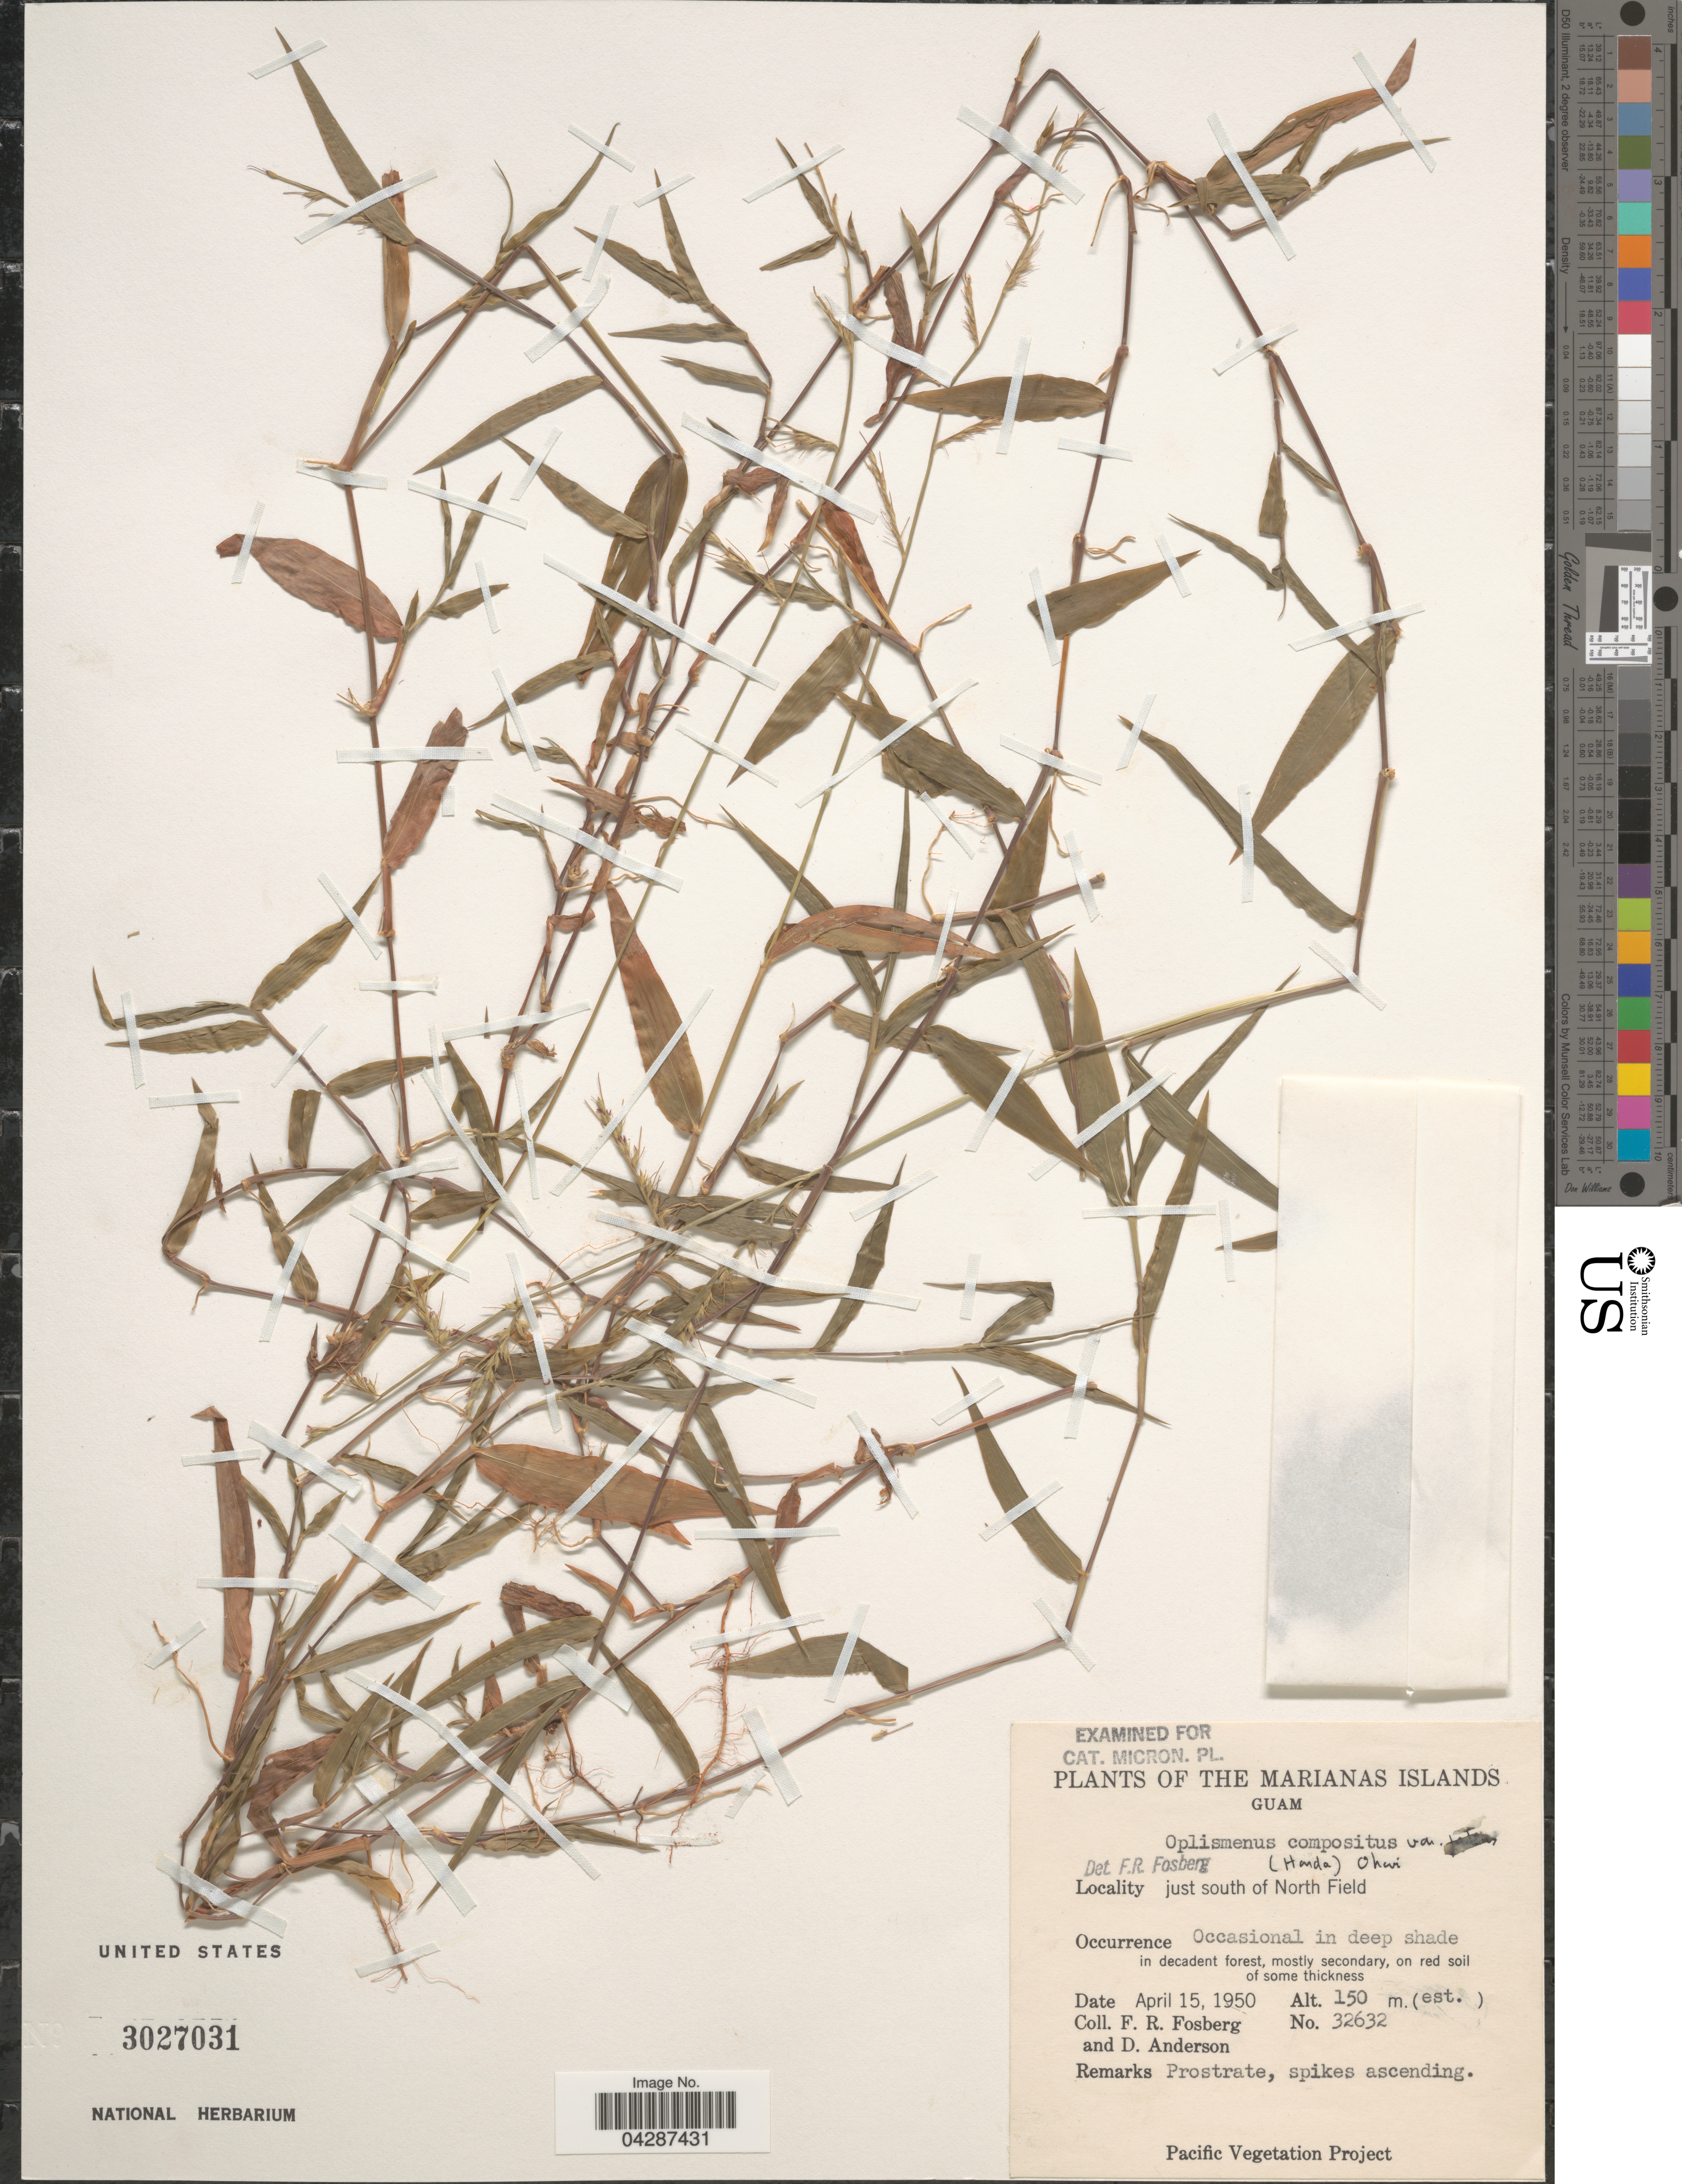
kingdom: Plantae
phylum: Tracheophyta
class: Liliopsida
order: Poales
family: Poaceae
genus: Oplismenus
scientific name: Oplismenus compositus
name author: (L.) P. Beauv.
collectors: F. R. Fosberg & D. Anderson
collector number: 32632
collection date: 1950-04-15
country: Guam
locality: The Marianas Islands. Just south of North Field. Occasional in deep shade in decadent forest, mostly secondary, on red soil of some thickness.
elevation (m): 150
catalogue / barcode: US 3027031